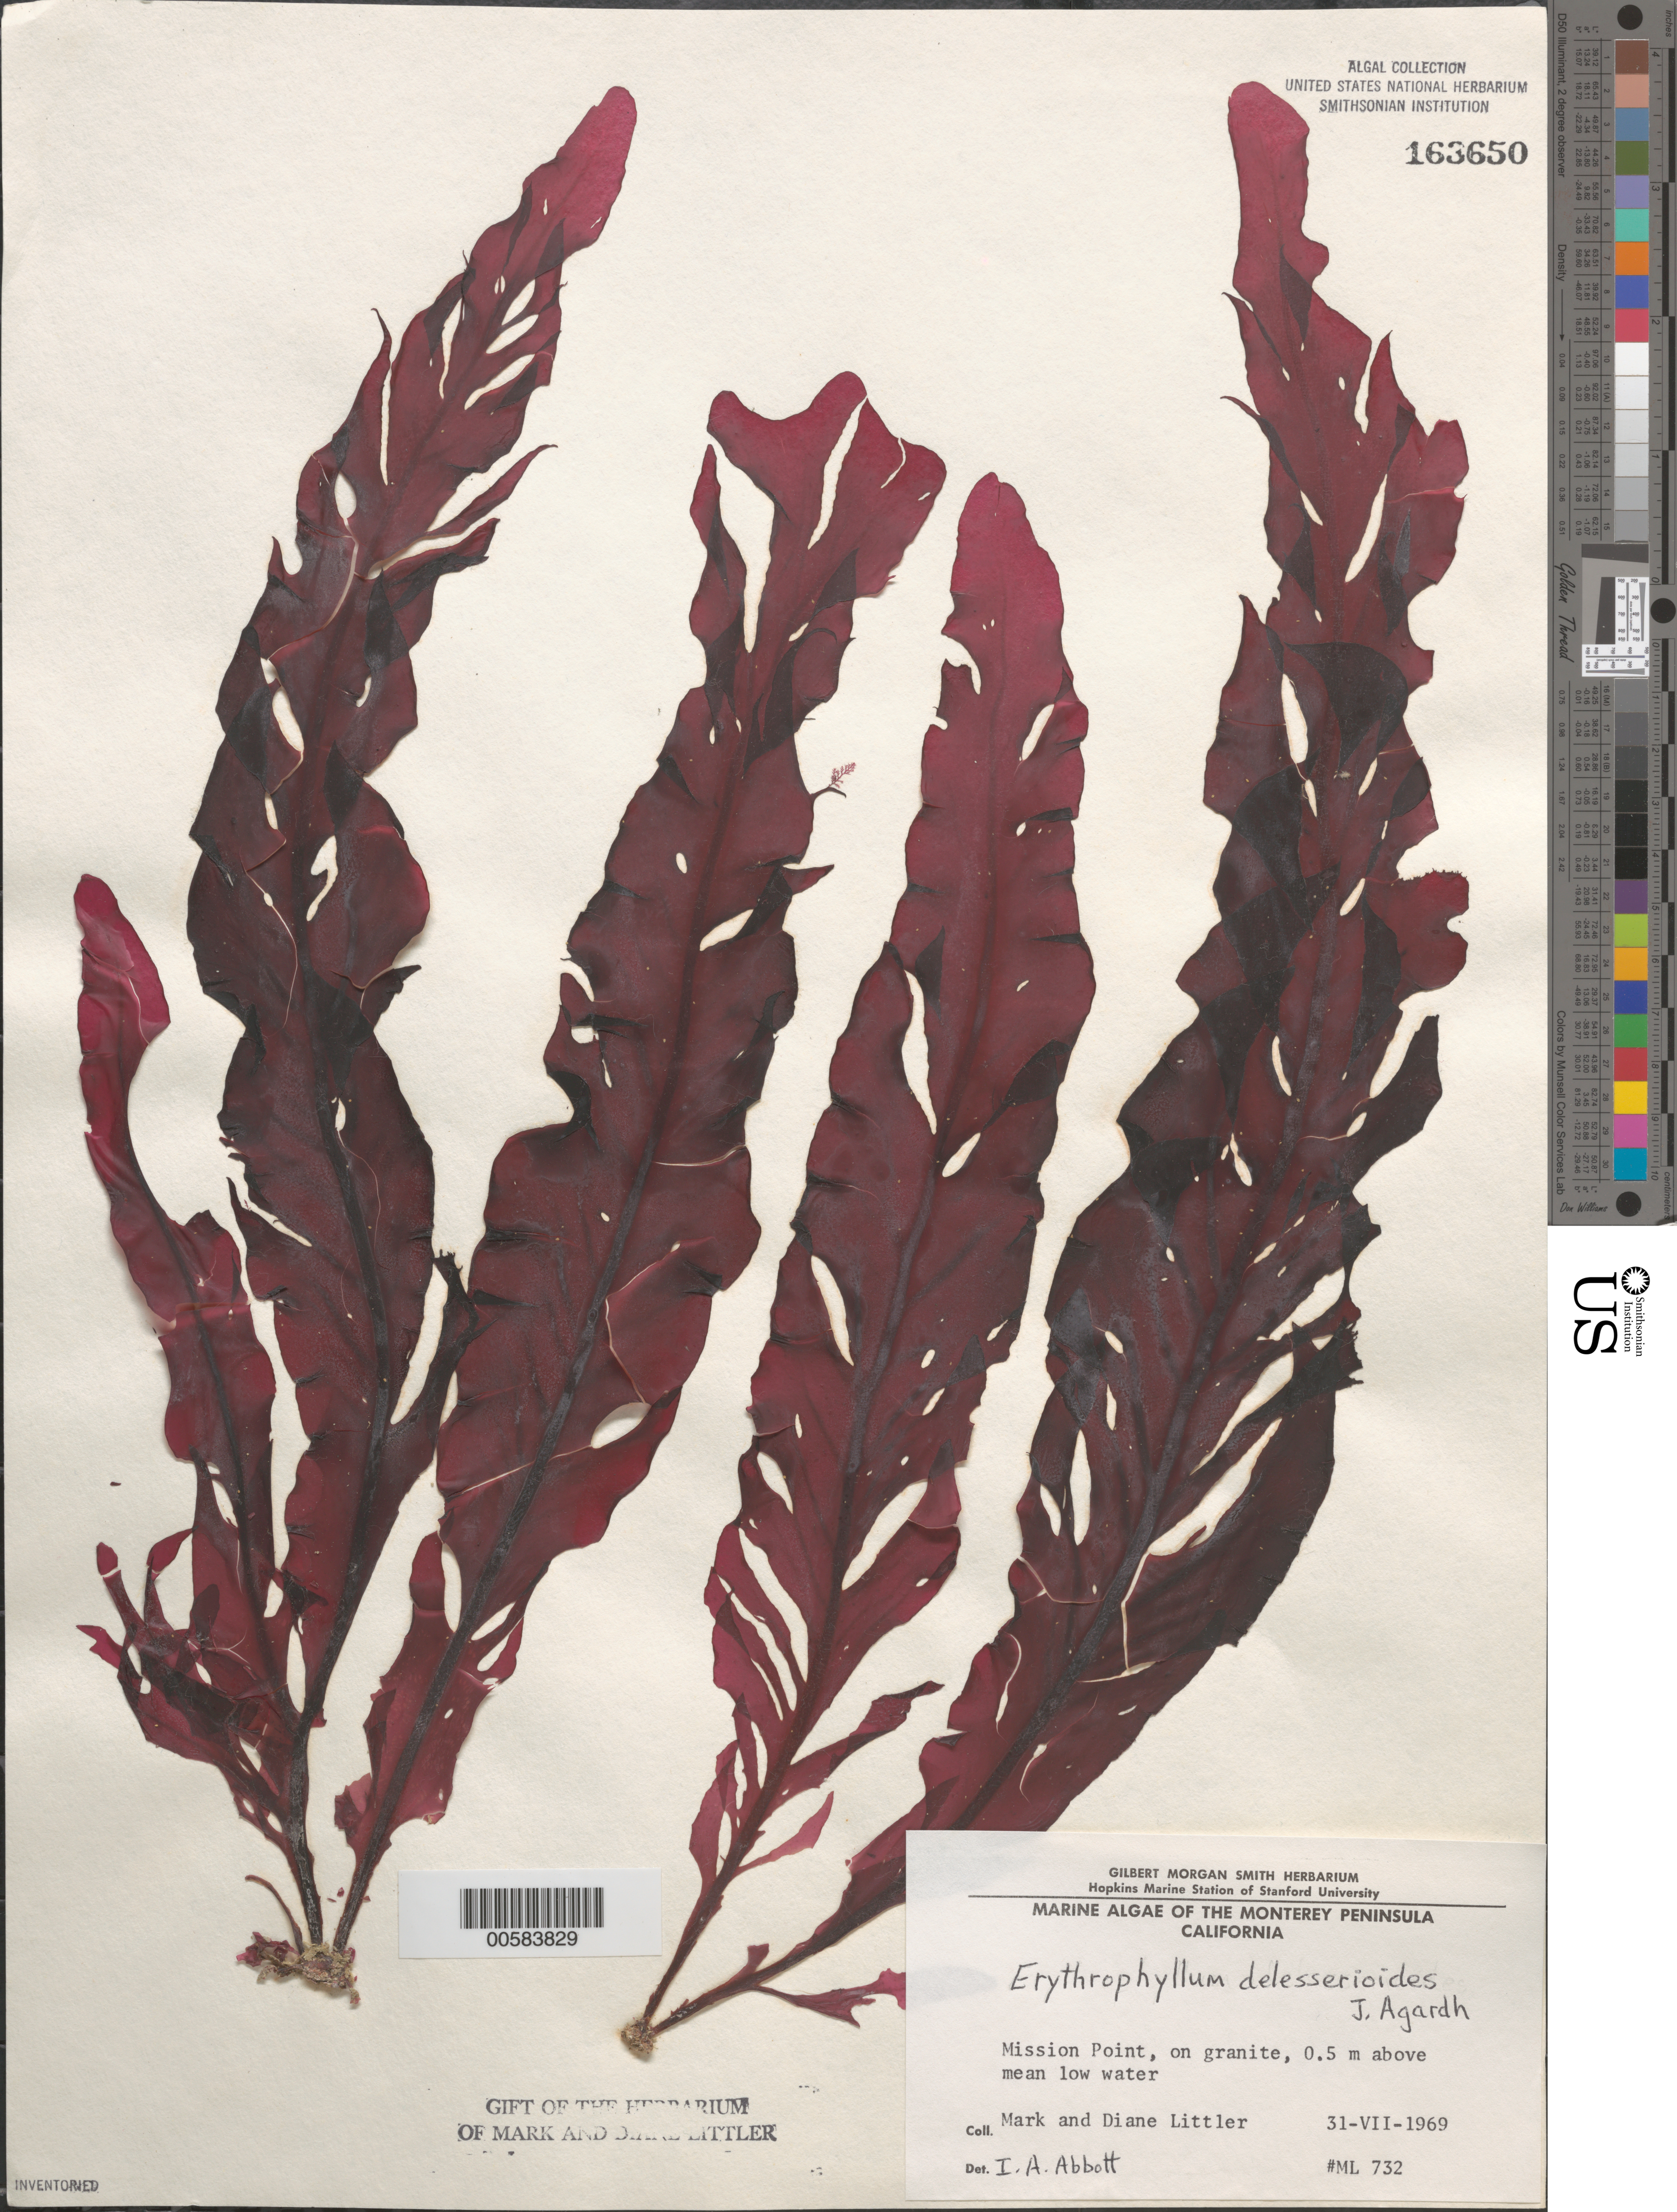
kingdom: Plantae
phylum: Rhodophyta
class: Florideophyceae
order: Gigartinales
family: Kallymeniaceae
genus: Erythrophyllum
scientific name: Erythrophyllum delesserioides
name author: J. Agardh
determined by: Abbott, Isabella A.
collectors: M. M. Littler & D. S. Littler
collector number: ML 732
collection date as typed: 31 Jul 1969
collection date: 1969-07-31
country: United States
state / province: California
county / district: Monterey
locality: Mission Point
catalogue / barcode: US 163650